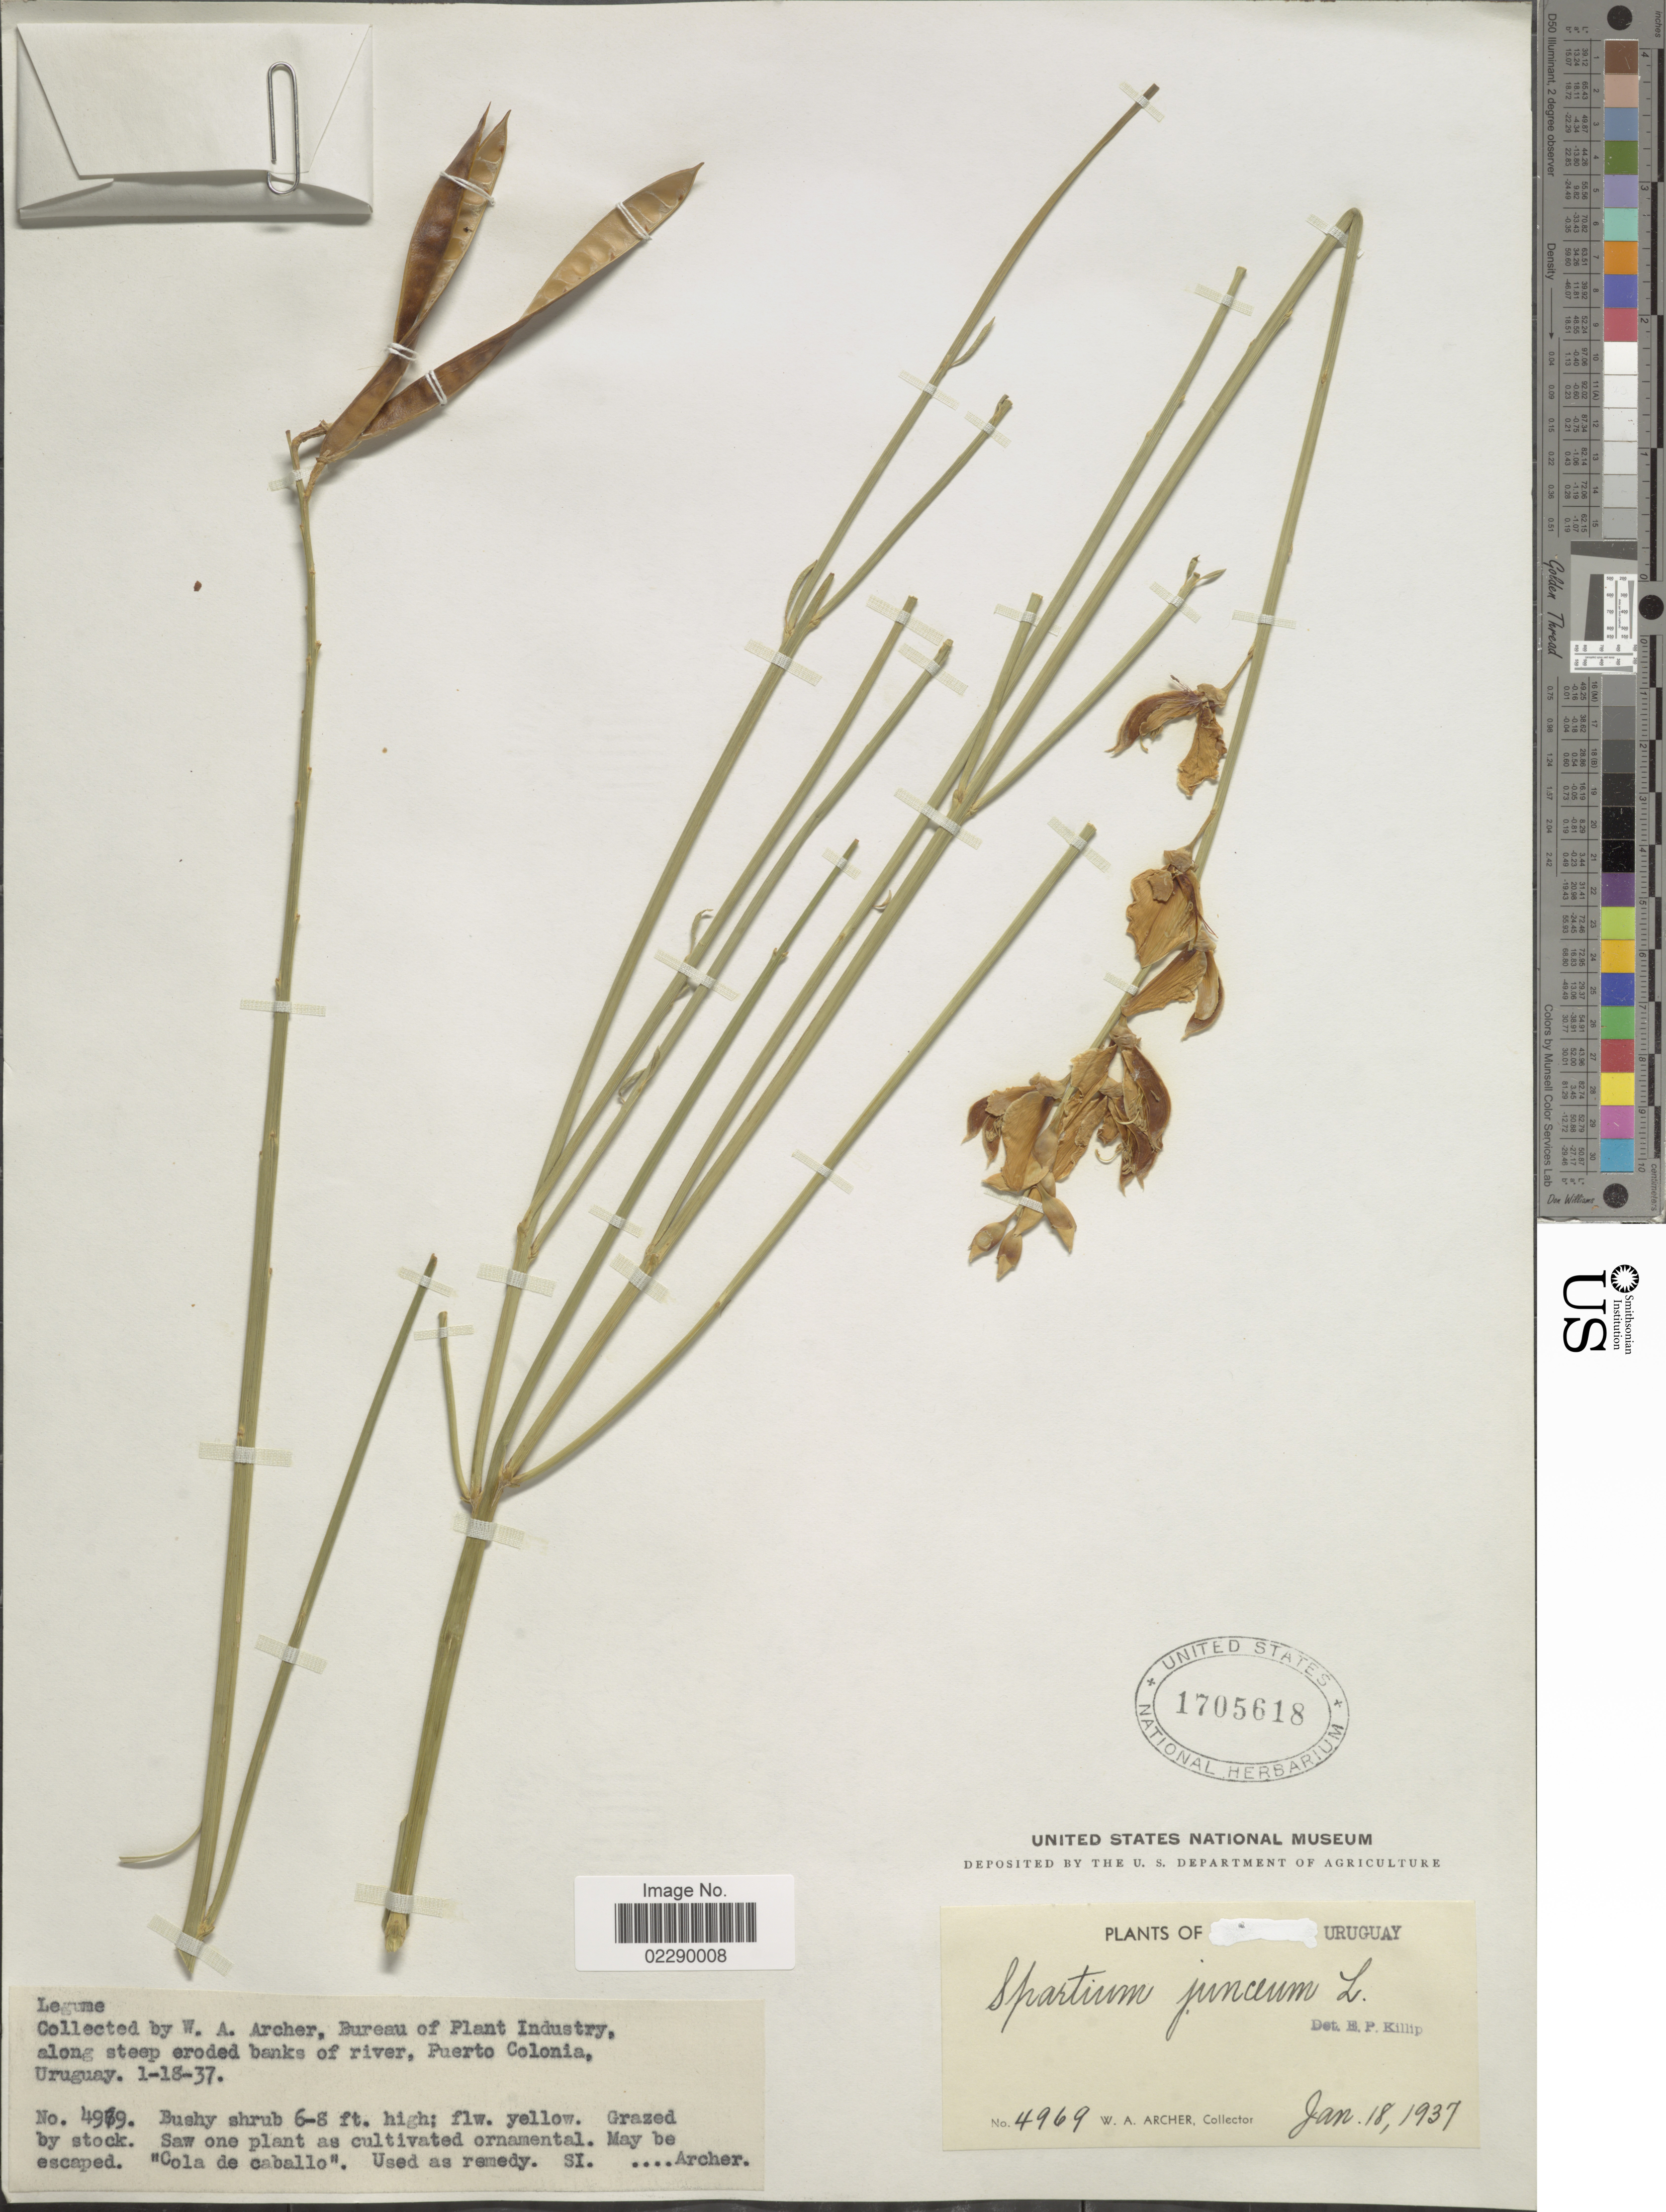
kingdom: Plantae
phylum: Tracheophyta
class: Magnoliopsida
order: Fabales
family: Fabaceae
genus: Spartium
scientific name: Spartium junceum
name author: L.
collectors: W. A. Archer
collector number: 4969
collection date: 1937-01-18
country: Uruguay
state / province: Colonia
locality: Along steep eroded banks of river, Puerto Colonia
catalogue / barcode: US 1705618